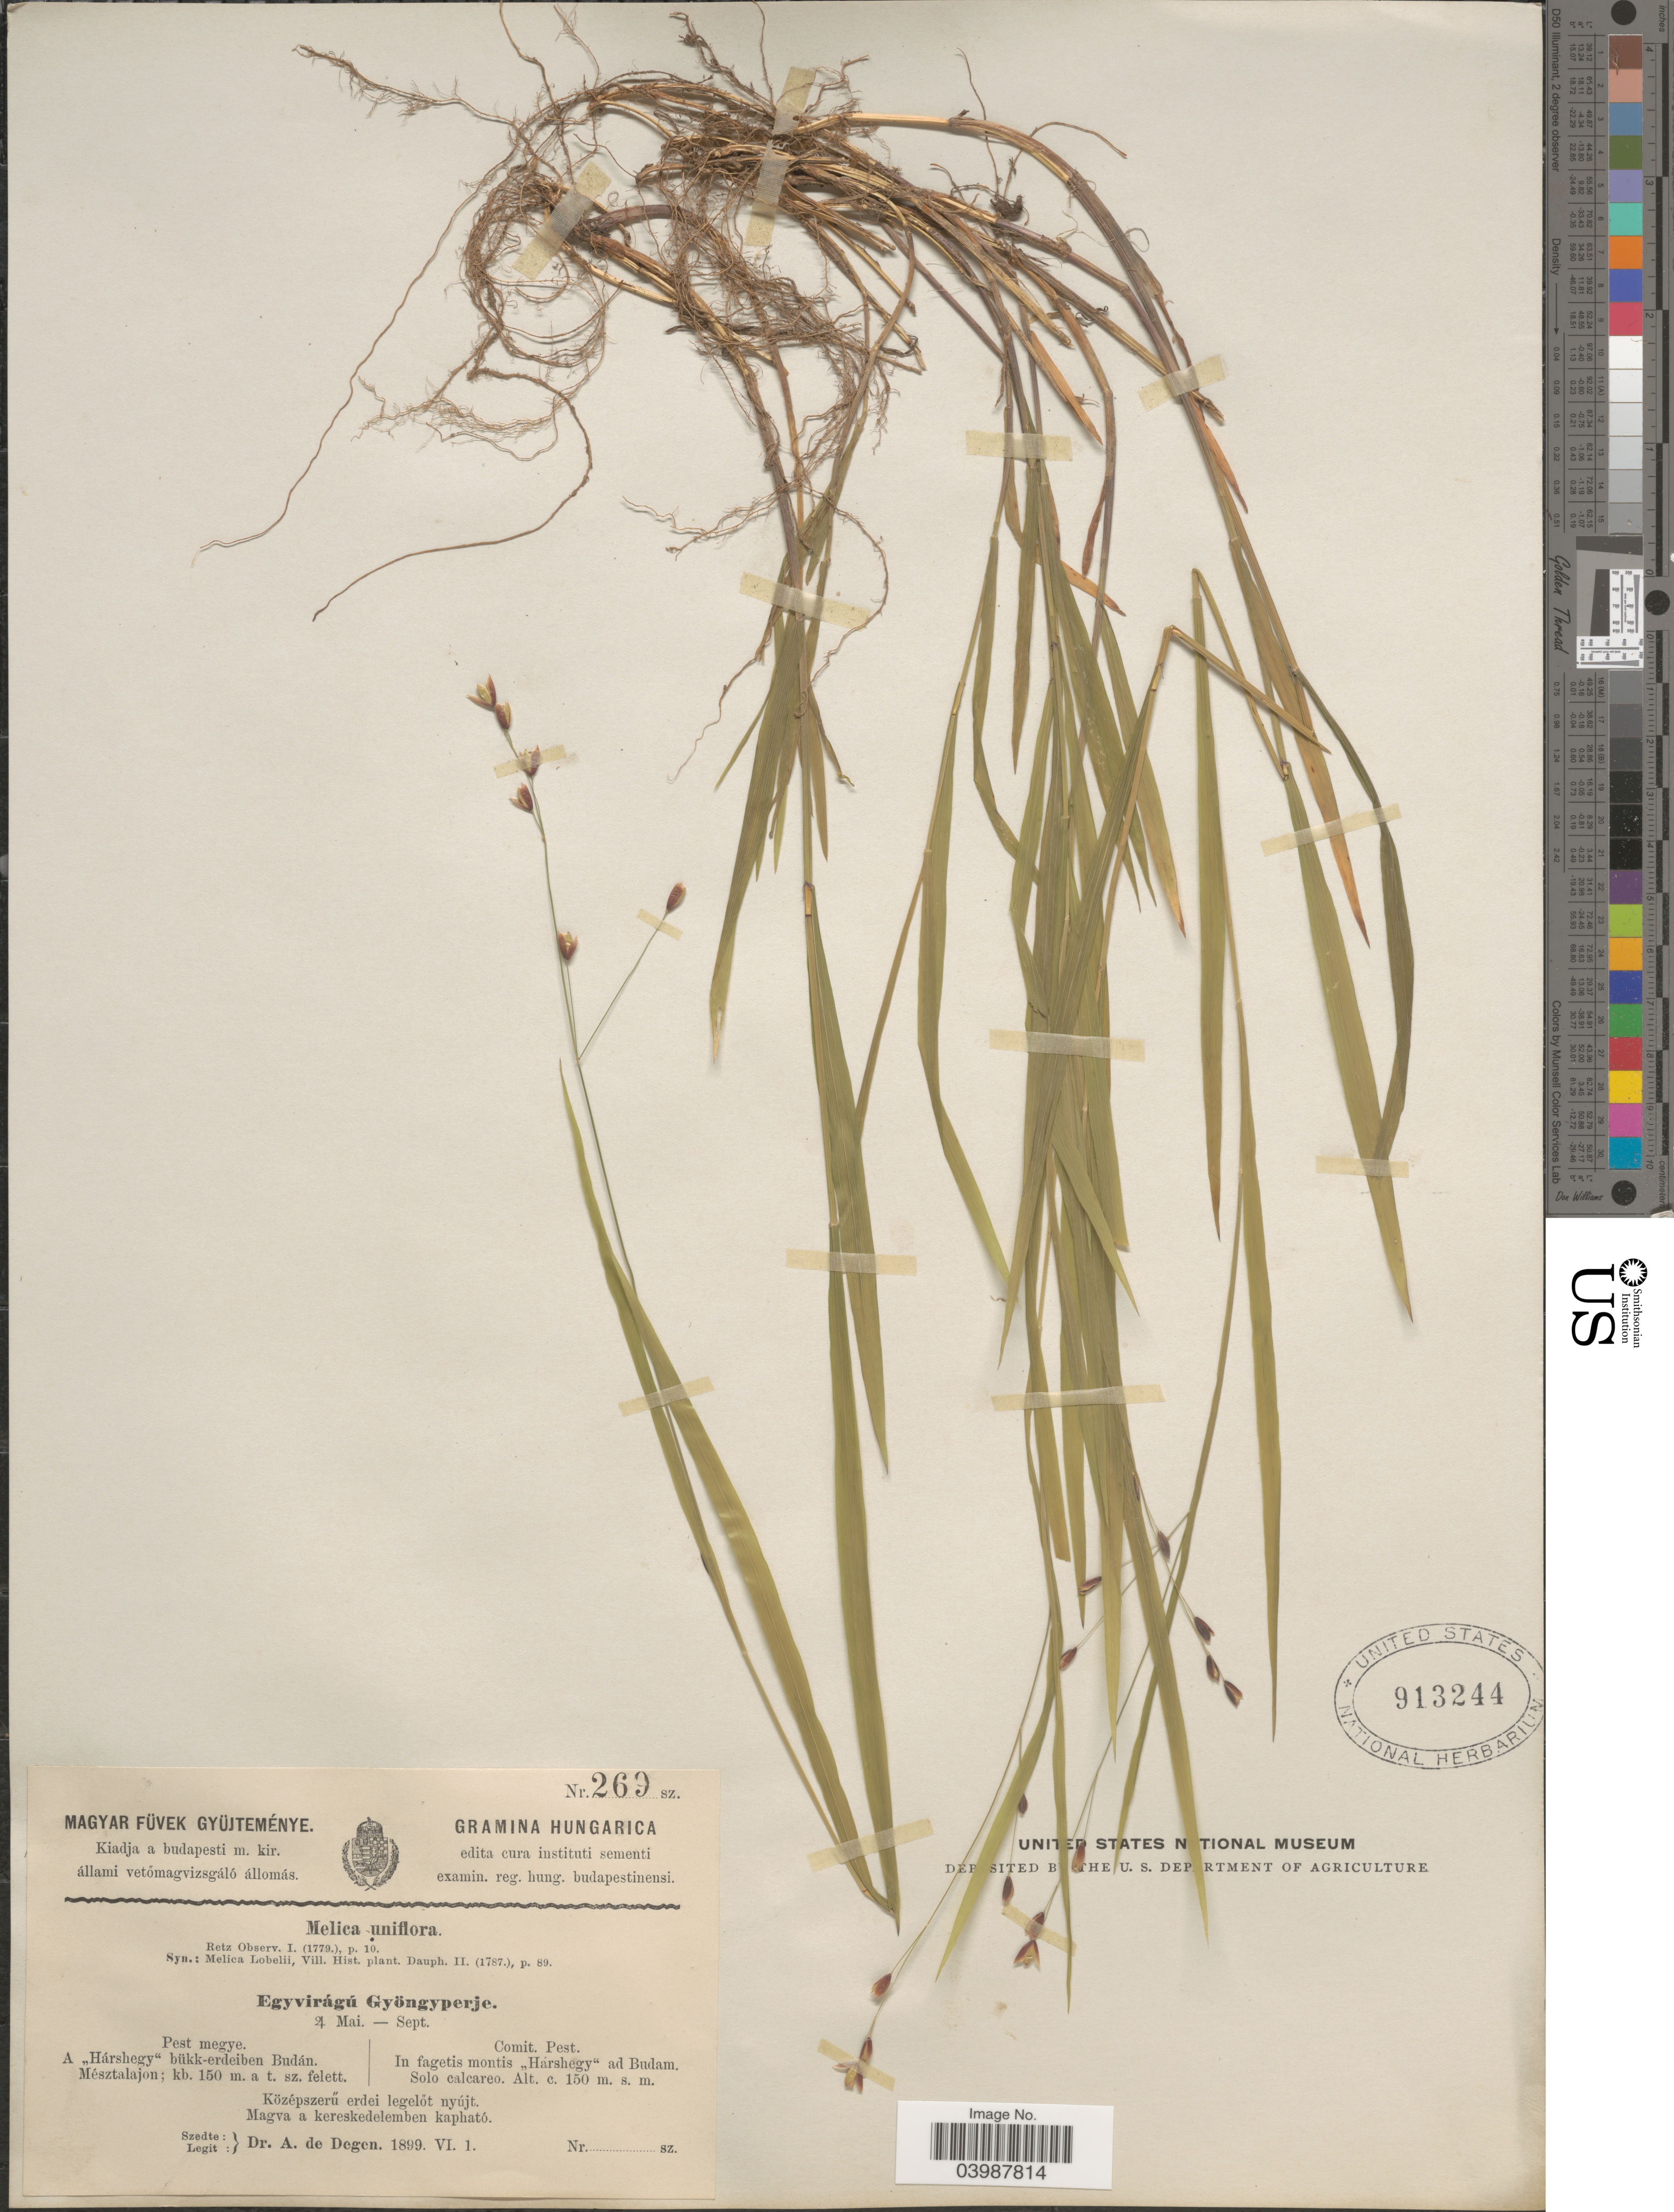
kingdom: Plantae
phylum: Tracheophyta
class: Liliopsida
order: Poales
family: Poaceae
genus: Melica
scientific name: Melica uniflora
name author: Retz.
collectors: A. Degen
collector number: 269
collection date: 1899-06-01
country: Hungary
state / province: Budapest, Capital District of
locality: Hungarica. Comit. Pest. In fagetis montis "Hárshegy" ad Budam.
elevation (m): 150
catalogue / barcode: US 913244